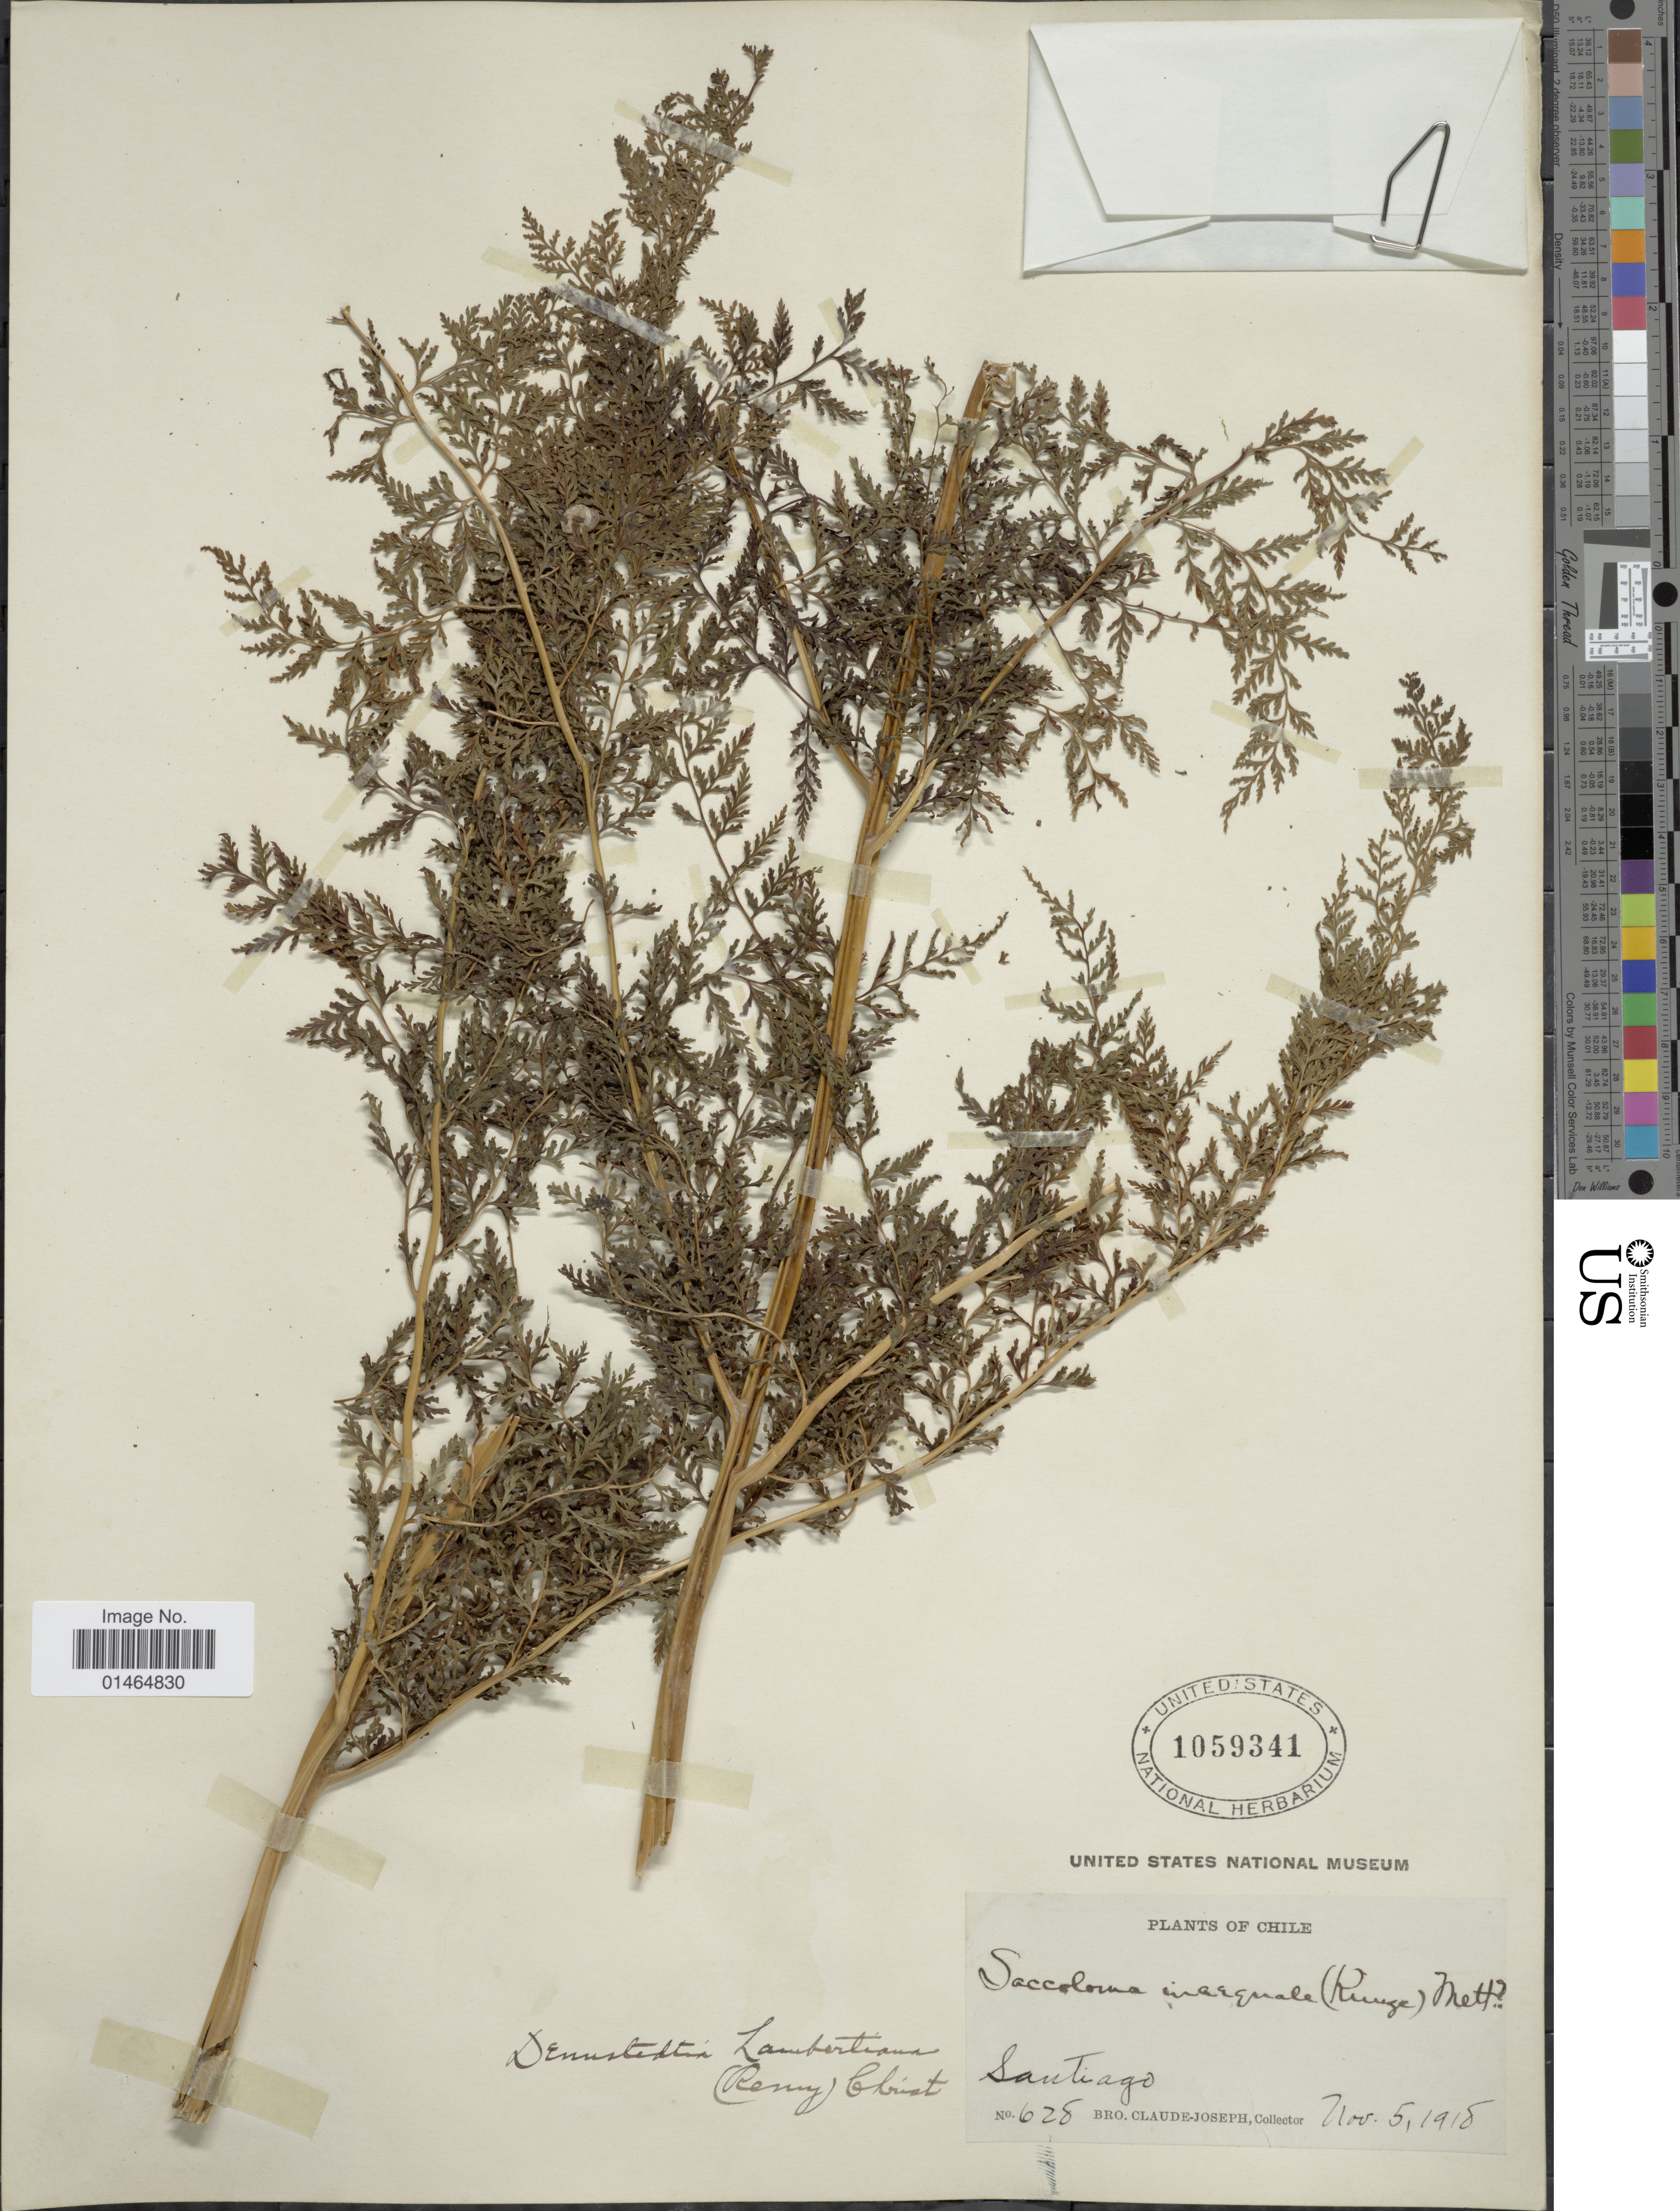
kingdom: Plantae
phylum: Tracheophyta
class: Polypodiopsida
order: Polypodiales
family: Dennstaedtiaceae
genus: Dennstaedtia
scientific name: Dennstaedtia glauca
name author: (Cav.) C. Chr.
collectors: Bro. Claude-Joseph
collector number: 628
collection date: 1918-11-05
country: Chile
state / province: Región Metropolitana (RM)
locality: Santiago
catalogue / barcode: US 1059341